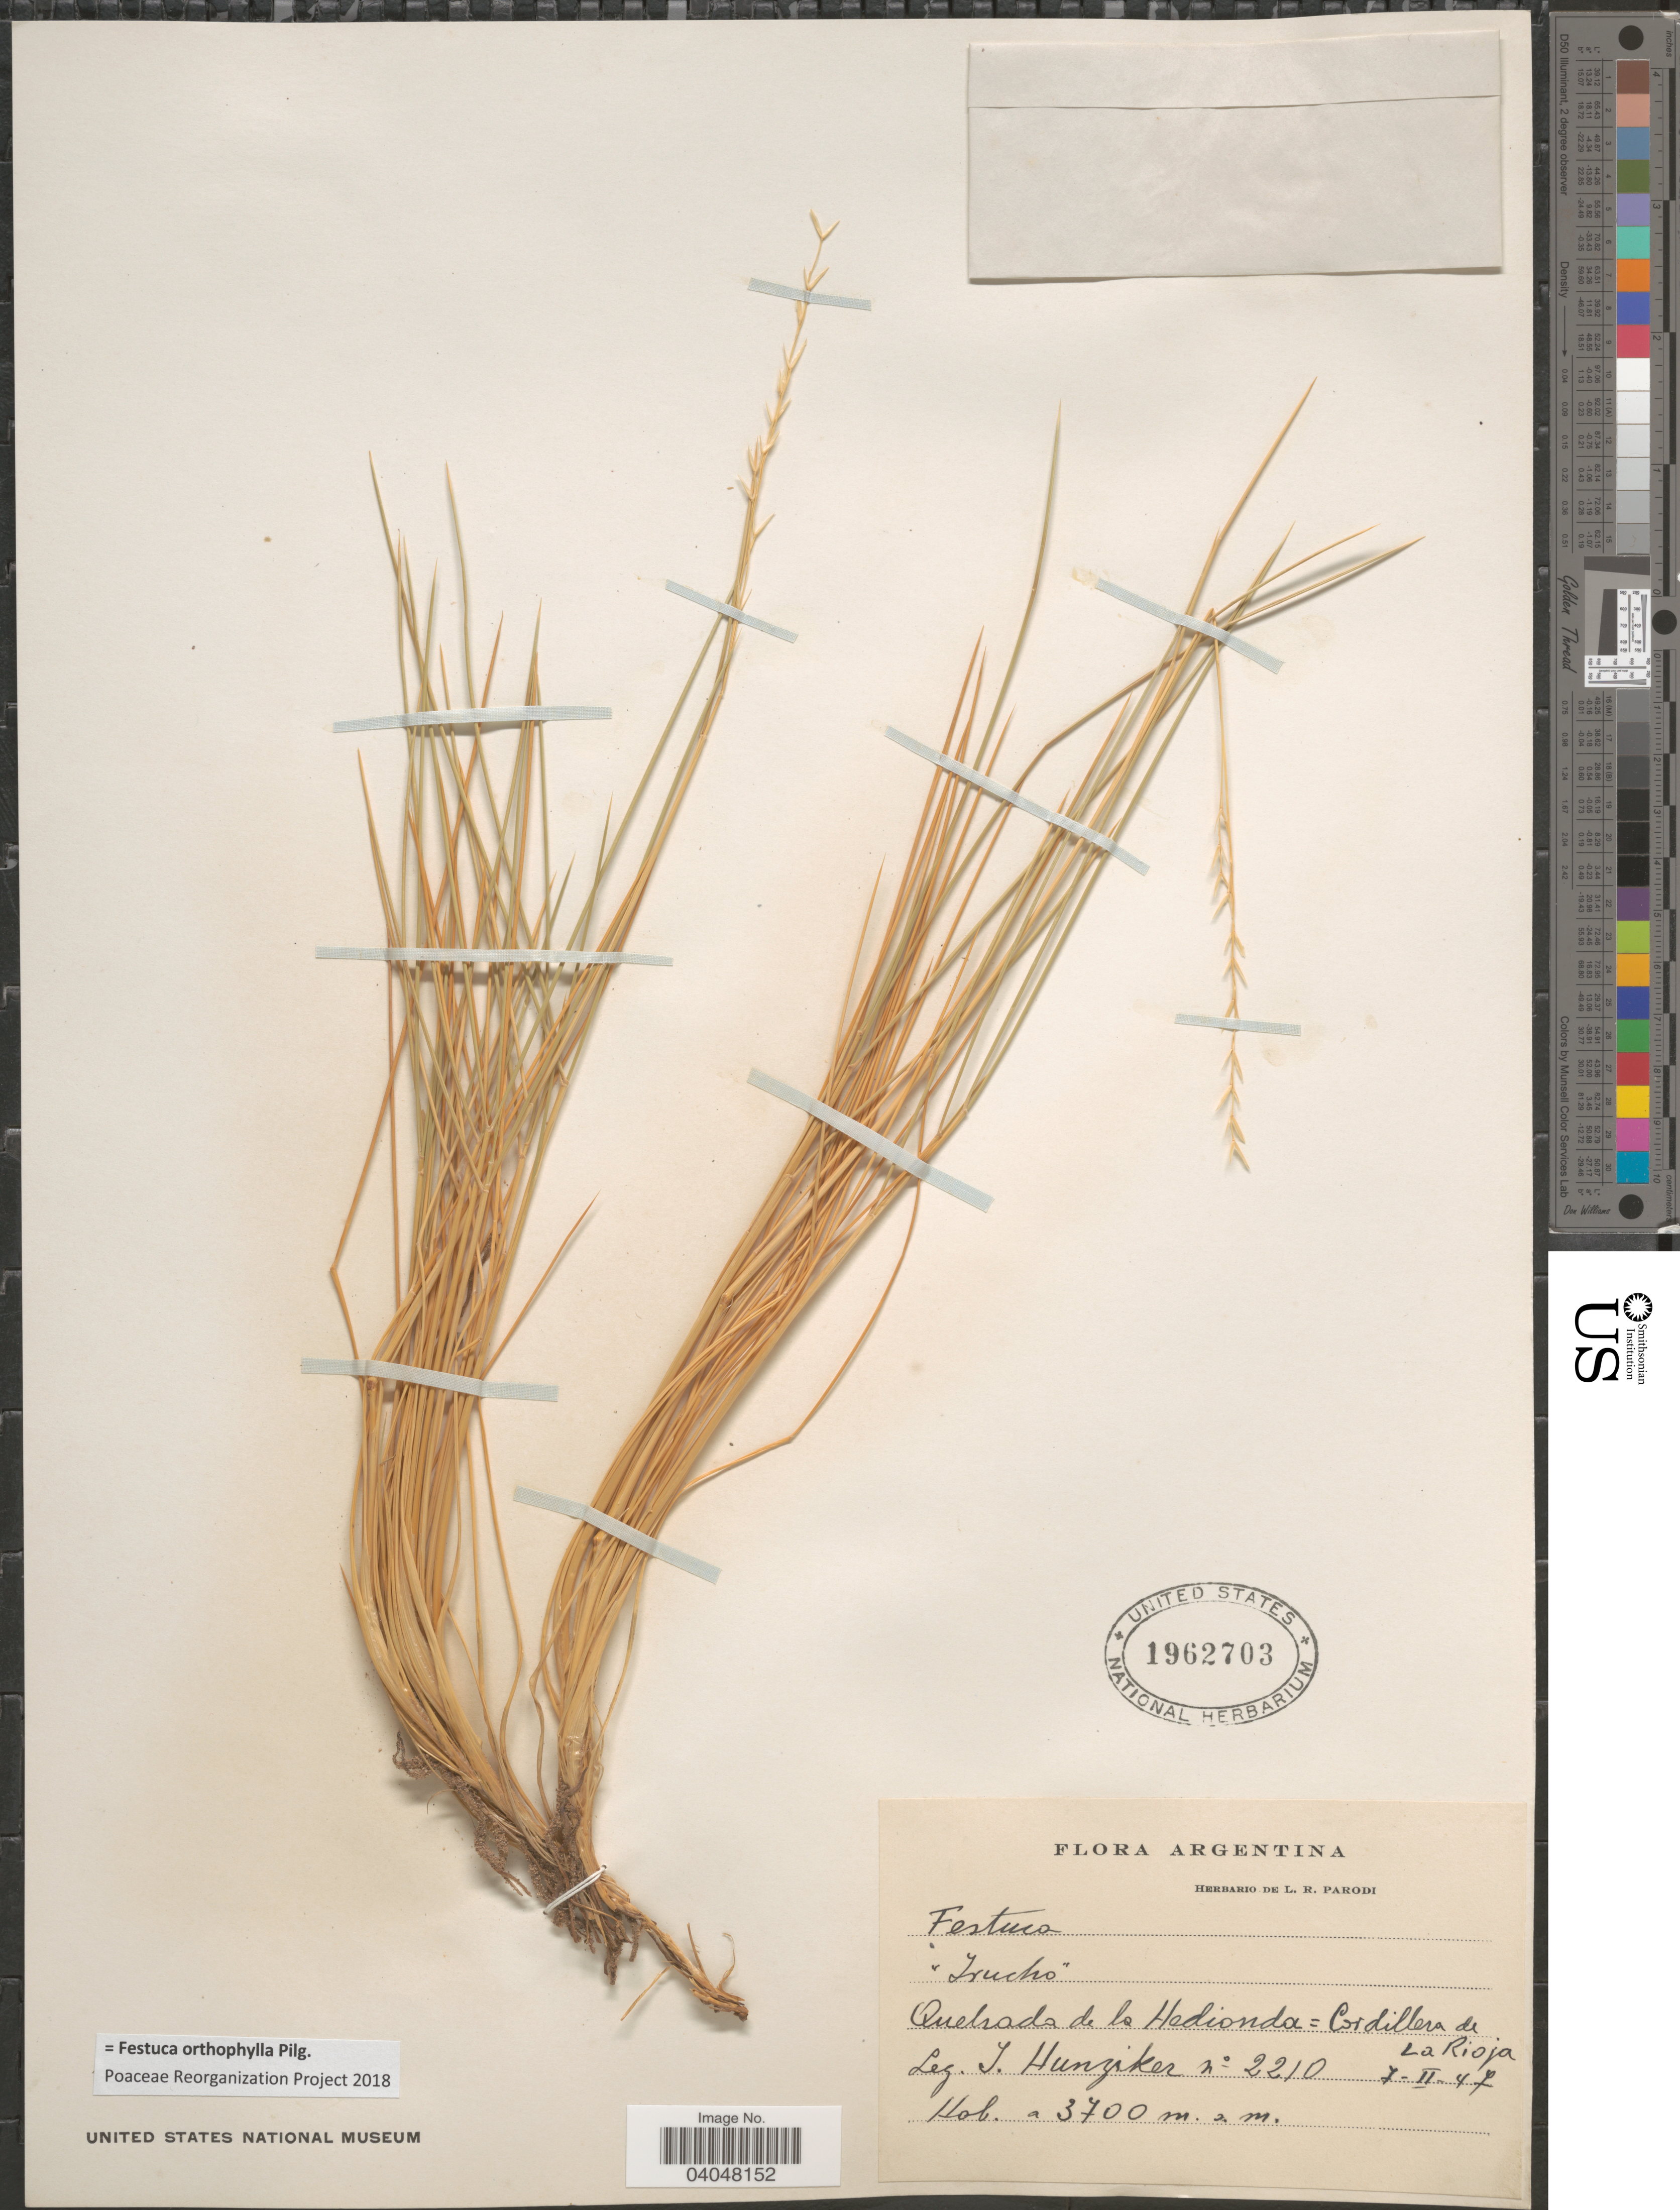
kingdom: Plantae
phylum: Tracheophyta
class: Liliopsida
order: Poales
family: Poaceae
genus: Festuca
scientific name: Festuca orthophylla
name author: Pilg.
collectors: J. Hunziker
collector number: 2210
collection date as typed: Transcribed d/m/y: 7/2/47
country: Argentina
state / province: La Rioja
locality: Quebrada de la Hedionda= Cordillera de La Rioja.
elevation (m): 3700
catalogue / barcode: US 1962703